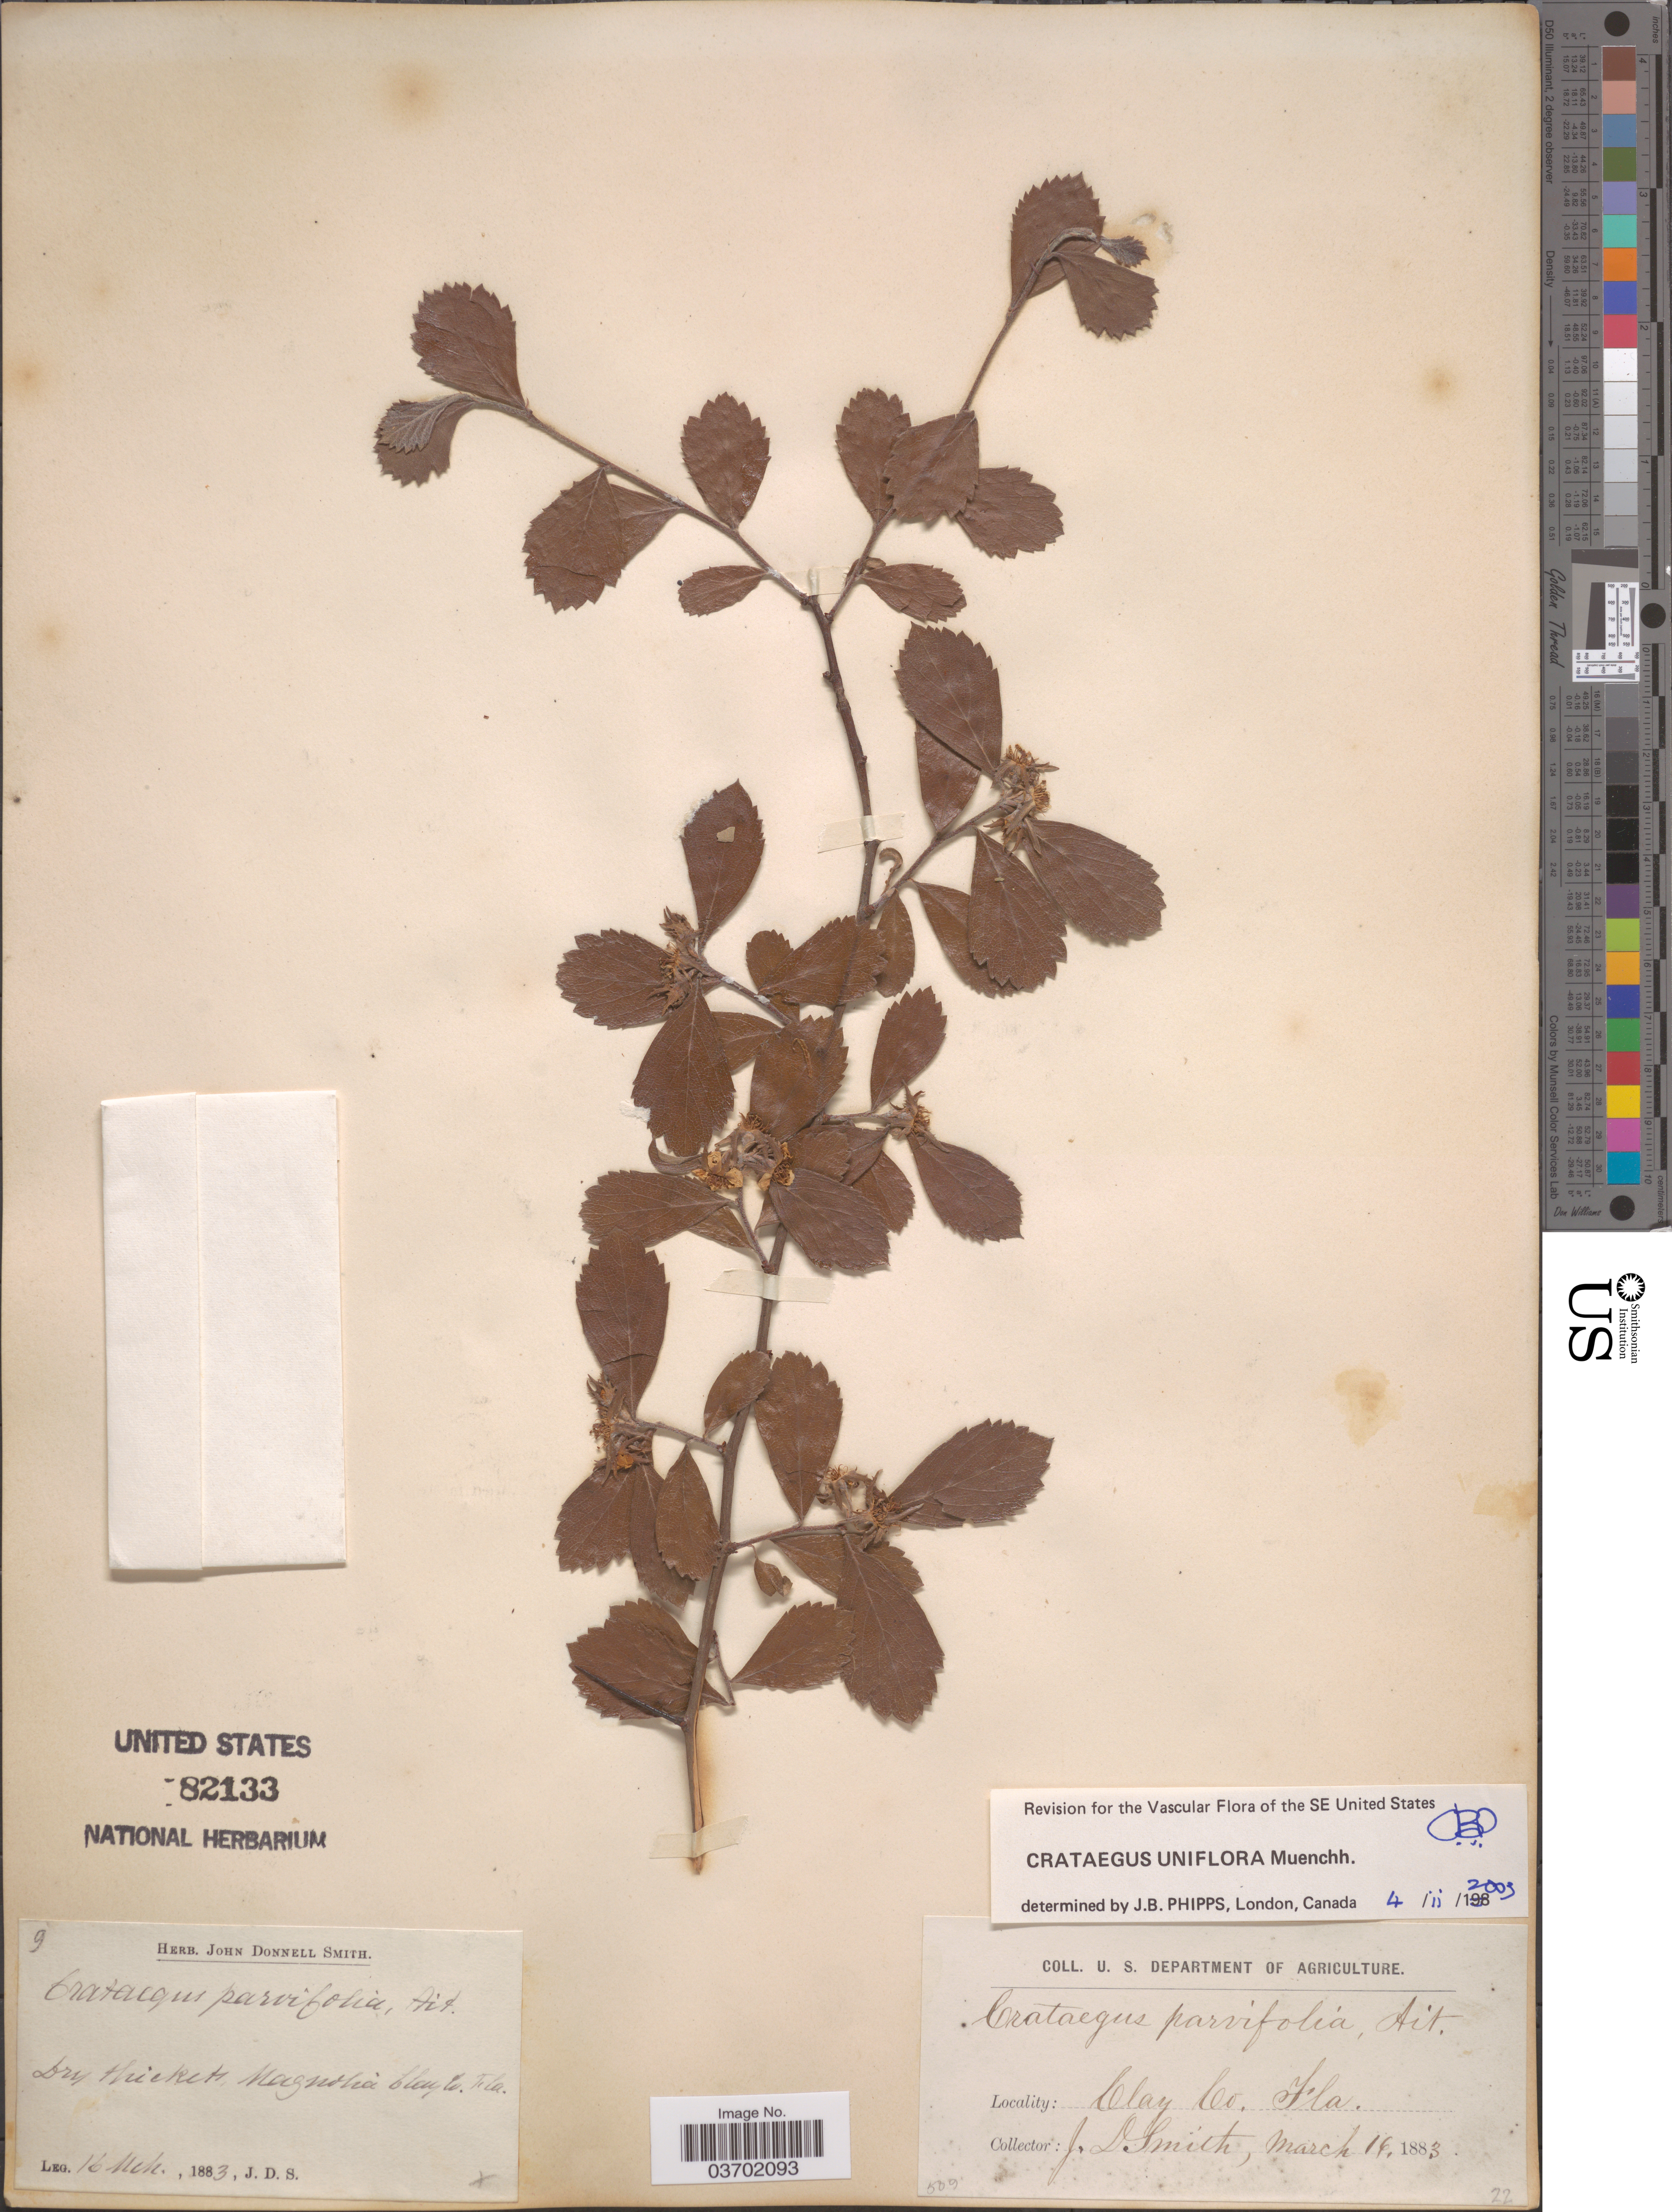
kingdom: Plantae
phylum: Tracheophyta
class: Magnoliopsida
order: Rosales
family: Rosaceae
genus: Crataegus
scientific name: Crataegus uniflora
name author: Münchh.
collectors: J. Donnell Smith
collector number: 9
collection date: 1883-03-16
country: United States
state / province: Florida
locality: Clay Co. Dry thickets Magnolia Clay Co.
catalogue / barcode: US 82133